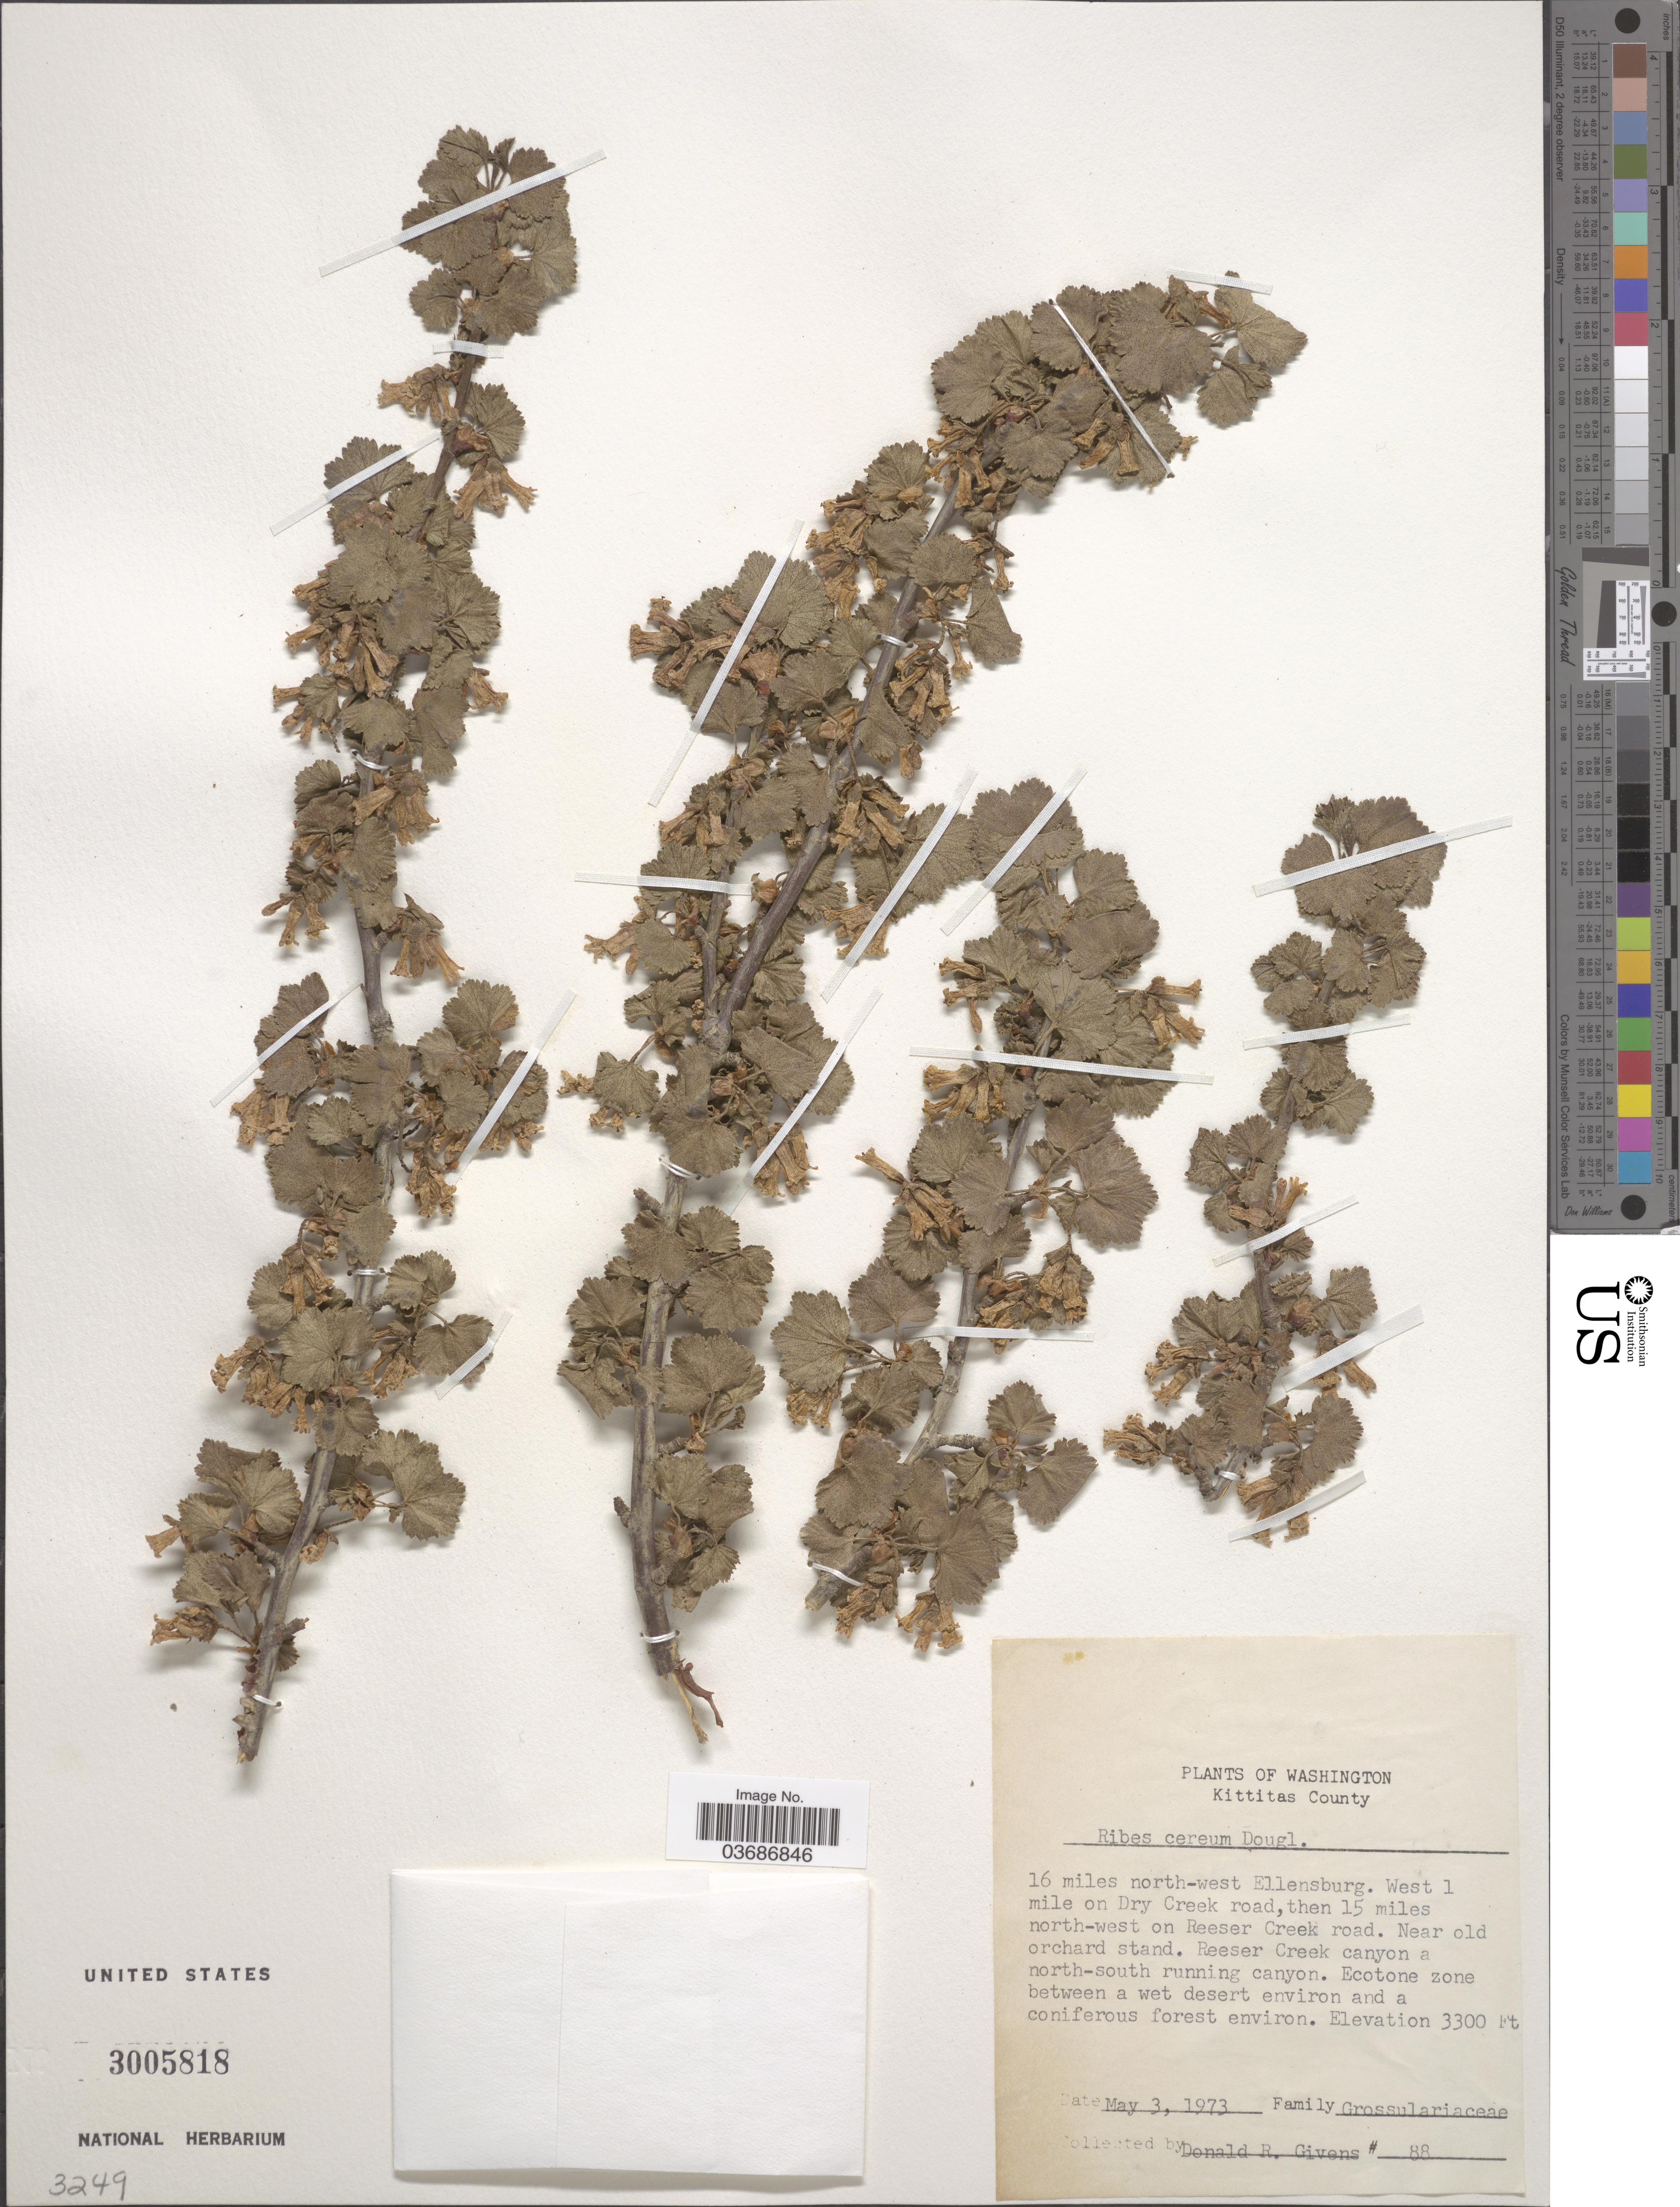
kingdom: Plantae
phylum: Tracheophyta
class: Magnoliopsida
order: Saxifragales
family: Grossulariaceae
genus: Ribes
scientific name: Ribes cereum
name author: Douglas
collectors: D. Givens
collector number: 88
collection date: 1973-05-03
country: United States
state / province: Washington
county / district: Kittitas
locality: Kittitas County. 16 miles north-west Ellensburg. West 1 mile on Dry Creek road, then 15 miles north-west on Reeser Creek road. Near old orchard stand. Reeser Creek canyon a north-south running canyon.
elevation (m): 1006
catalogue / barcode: US 3005818